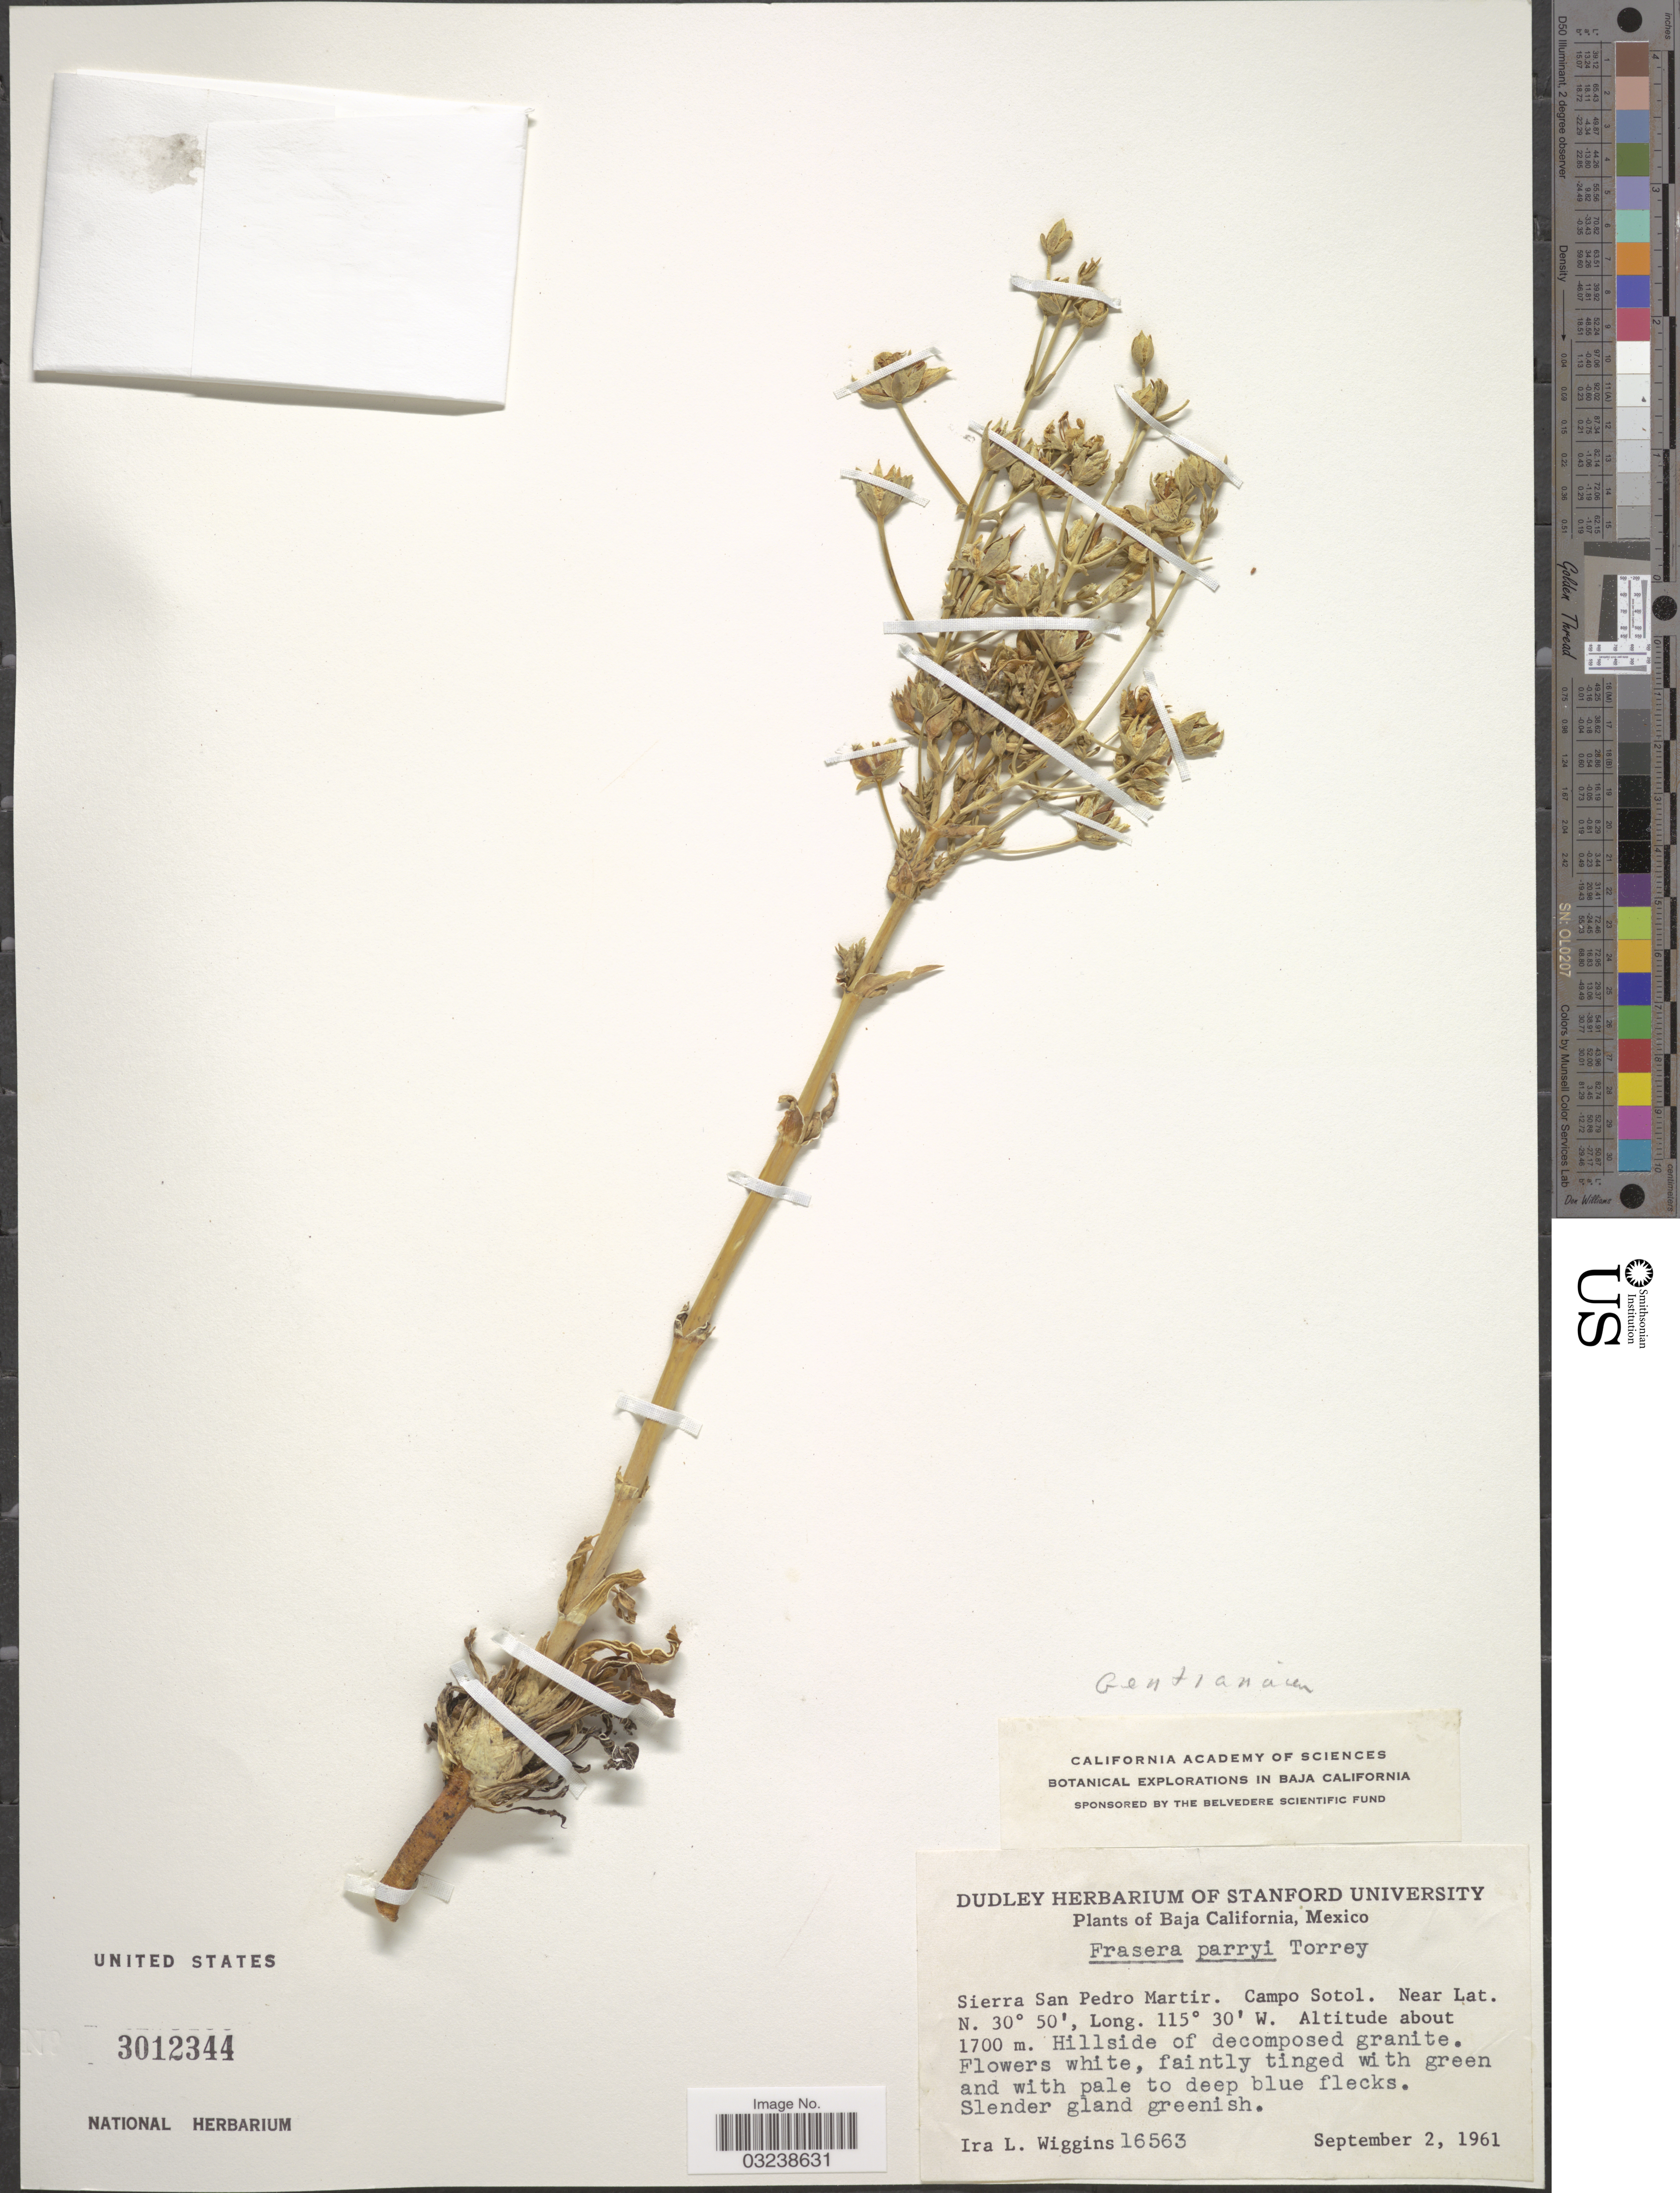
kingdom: Plantae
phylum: Tracheophyta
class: Magnoliopsida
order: Gentianales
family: Gentianaceae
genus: Swertia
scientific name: Swertia parryi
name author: (Torr.) Kuntze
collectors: I. L. Wiggins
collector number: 16563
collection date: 1961-09-02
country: Mexico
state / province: Baja California Norte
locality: Sierra San Pedro Martir. Campo Sotol.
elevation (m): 1700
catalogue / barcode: US 3012344